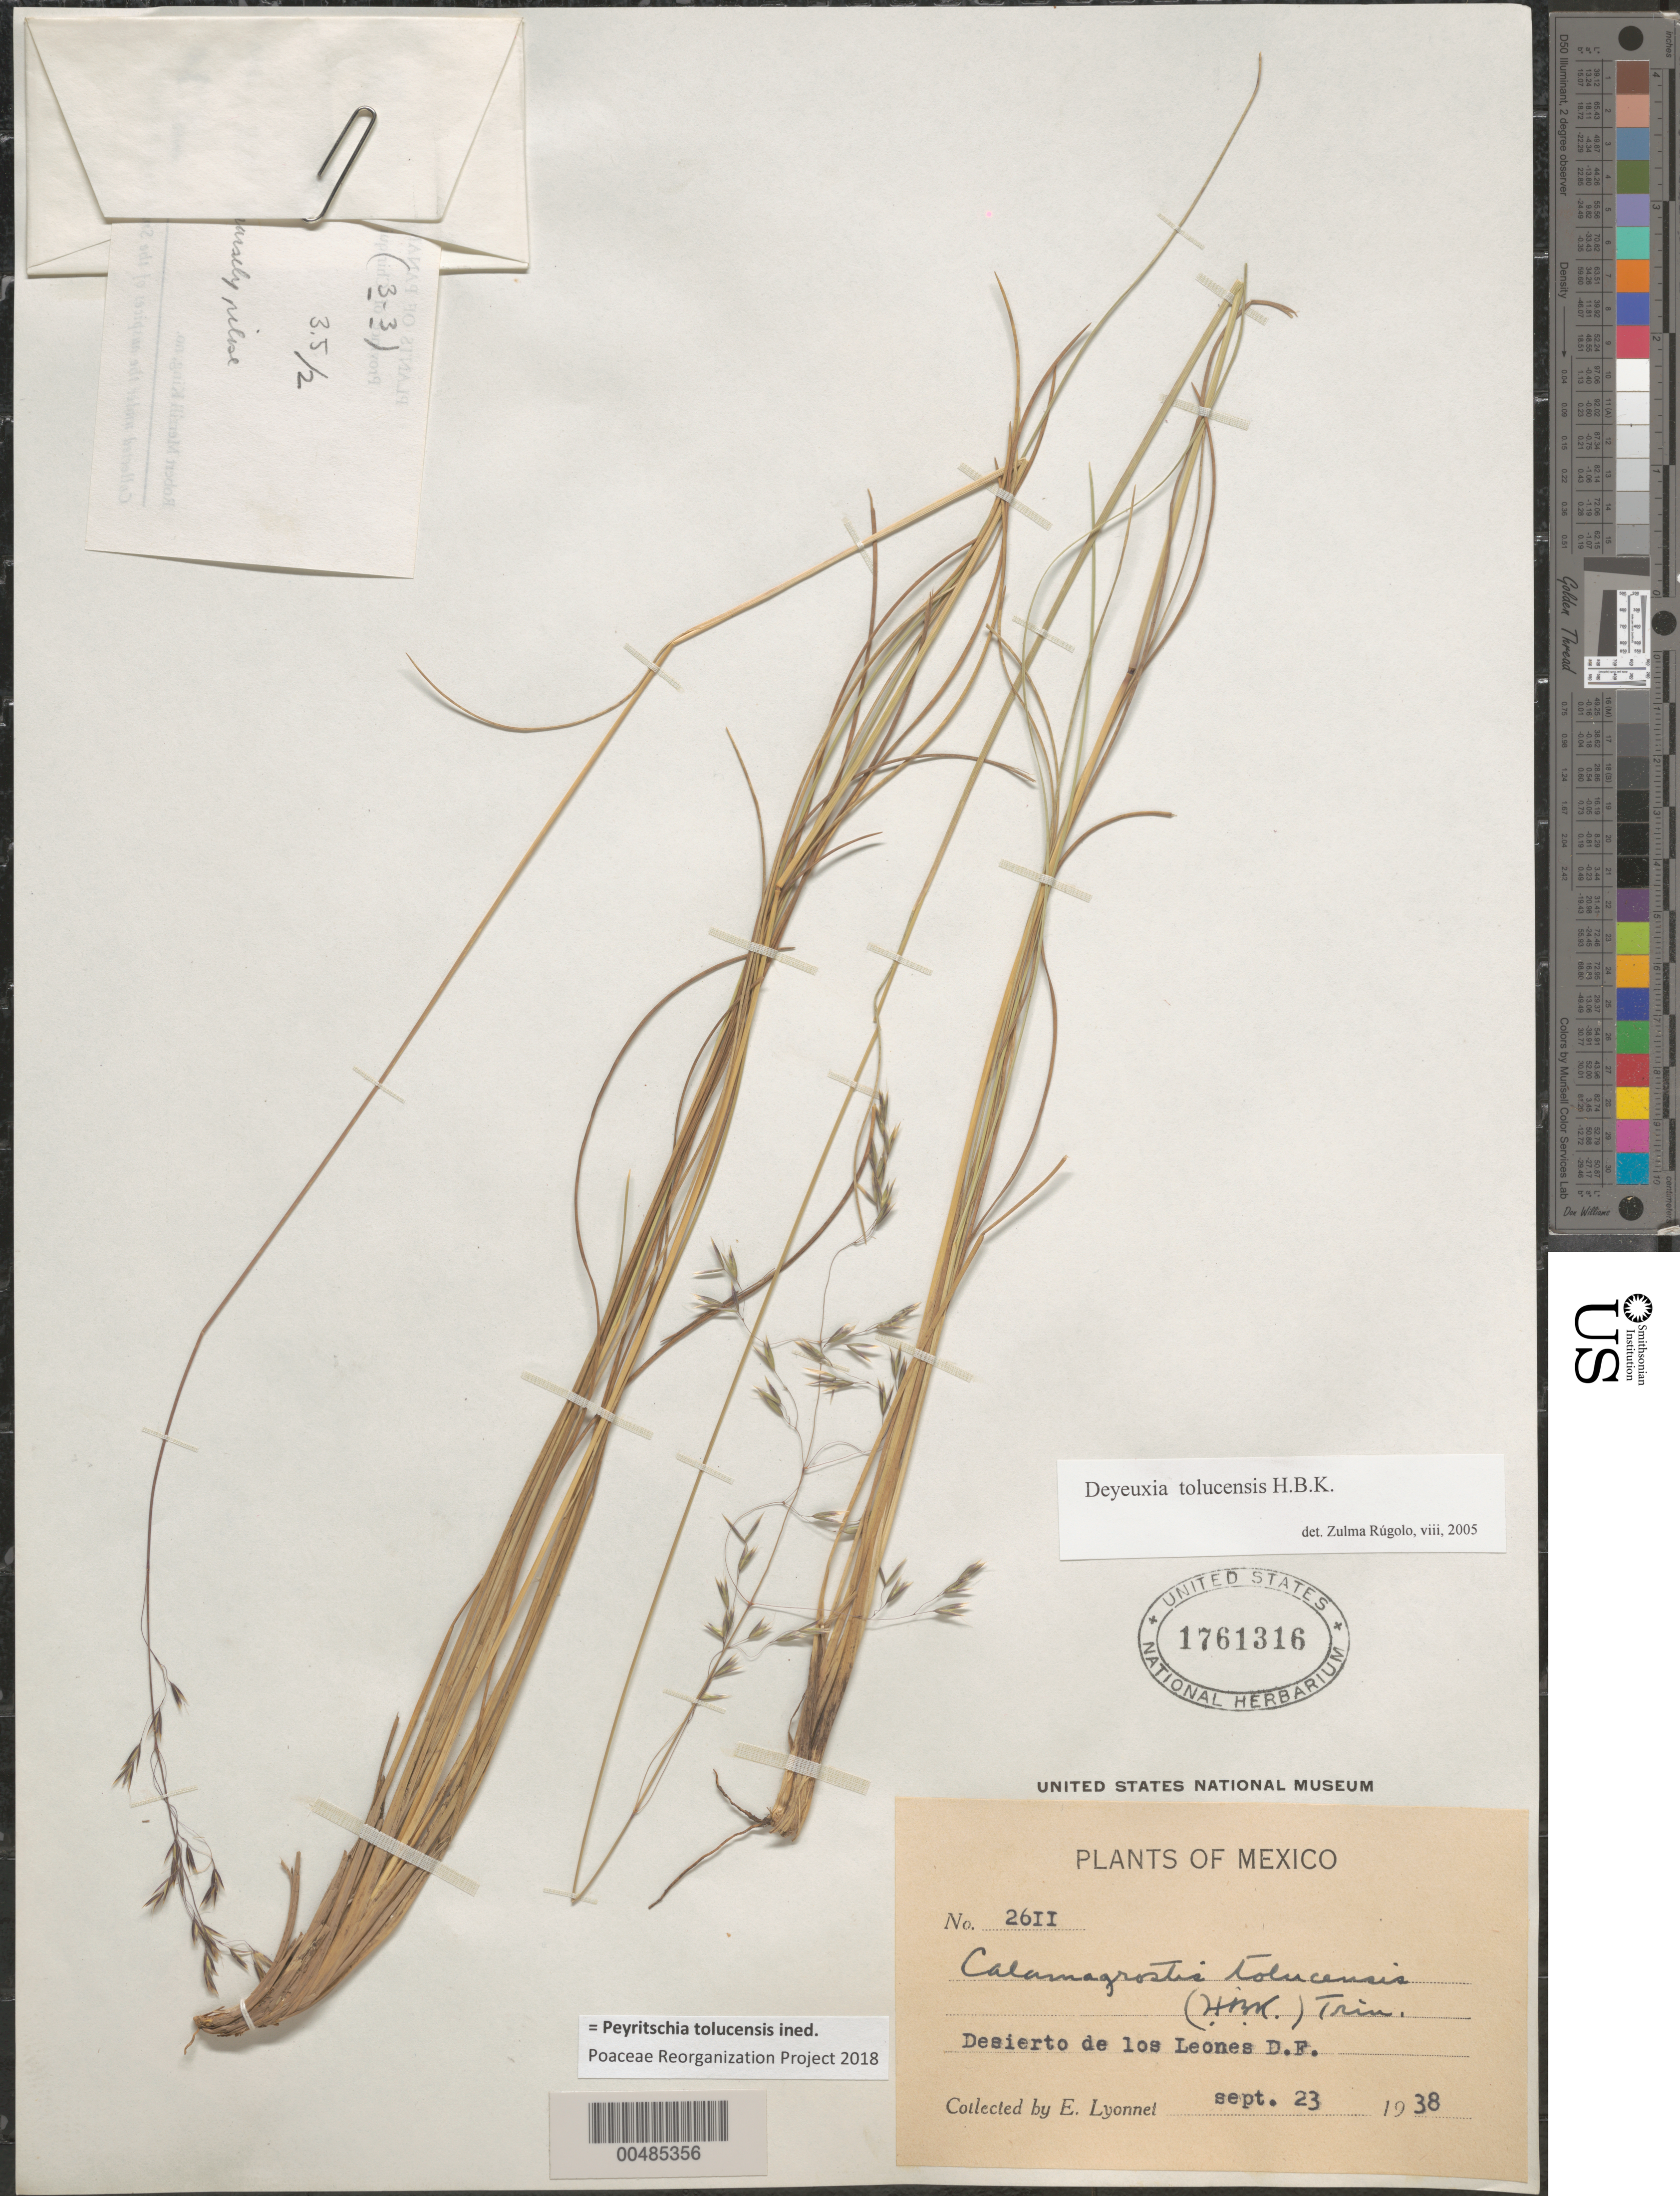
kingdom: Plantae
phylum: Tracheophyta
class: Liliopsida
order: Poales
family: Poaceae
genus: Peyritschia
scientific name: Peyritschia tolucensis ined.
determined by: Poaceae Reorganization Project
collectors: Bro. E. Lyonnet et al.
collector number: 2611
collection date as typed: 23 Sep 1938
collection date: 1938-09-23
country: Mexico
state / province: Distrito Federal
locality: Desierto de Los Leones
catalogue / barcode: US 1761316